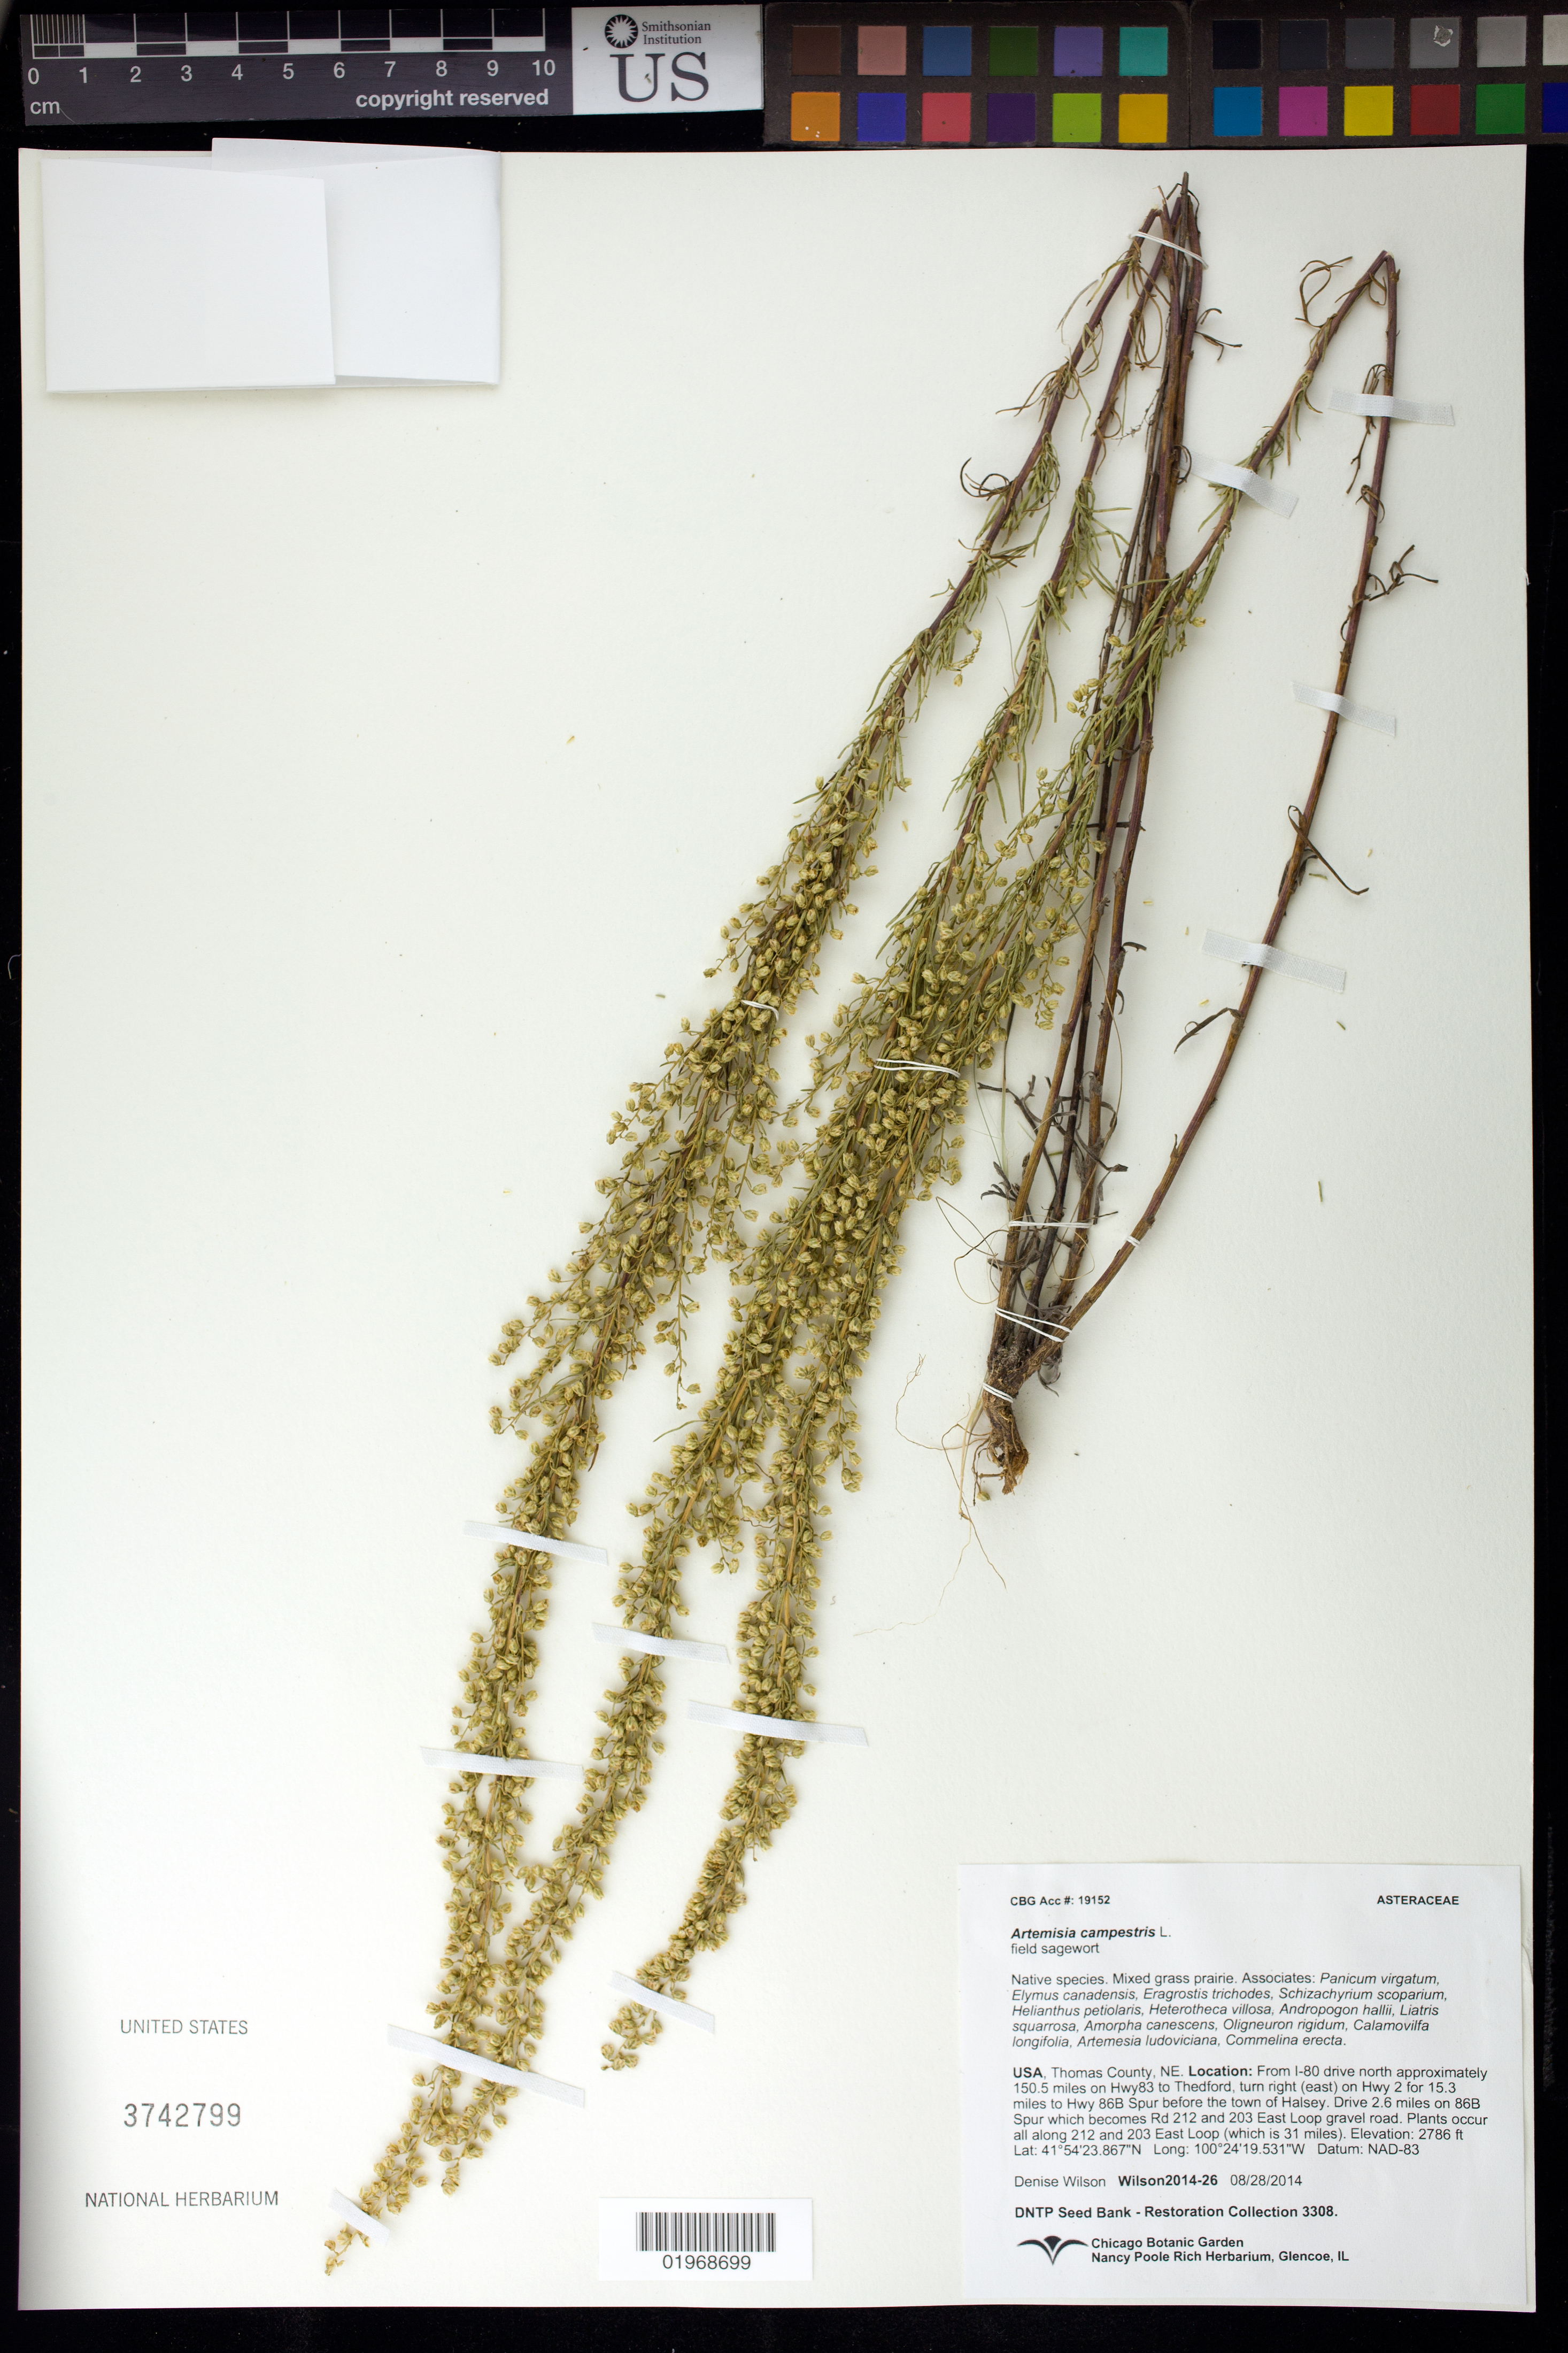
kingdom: Plantae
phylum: Tracheophyta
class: Magnoliopsida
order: Asterales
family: Asteraceae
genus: Artemisia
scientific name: Artemisia campestris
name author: L.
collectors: D. Wilson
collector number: Wilson2014-26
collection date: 2014-08-28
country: United States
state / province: Nebraska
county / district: Thomas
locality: Along 212 Rd and 203 Loop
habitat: Mixed grass prairie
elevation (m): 849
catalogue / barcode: US 3742799